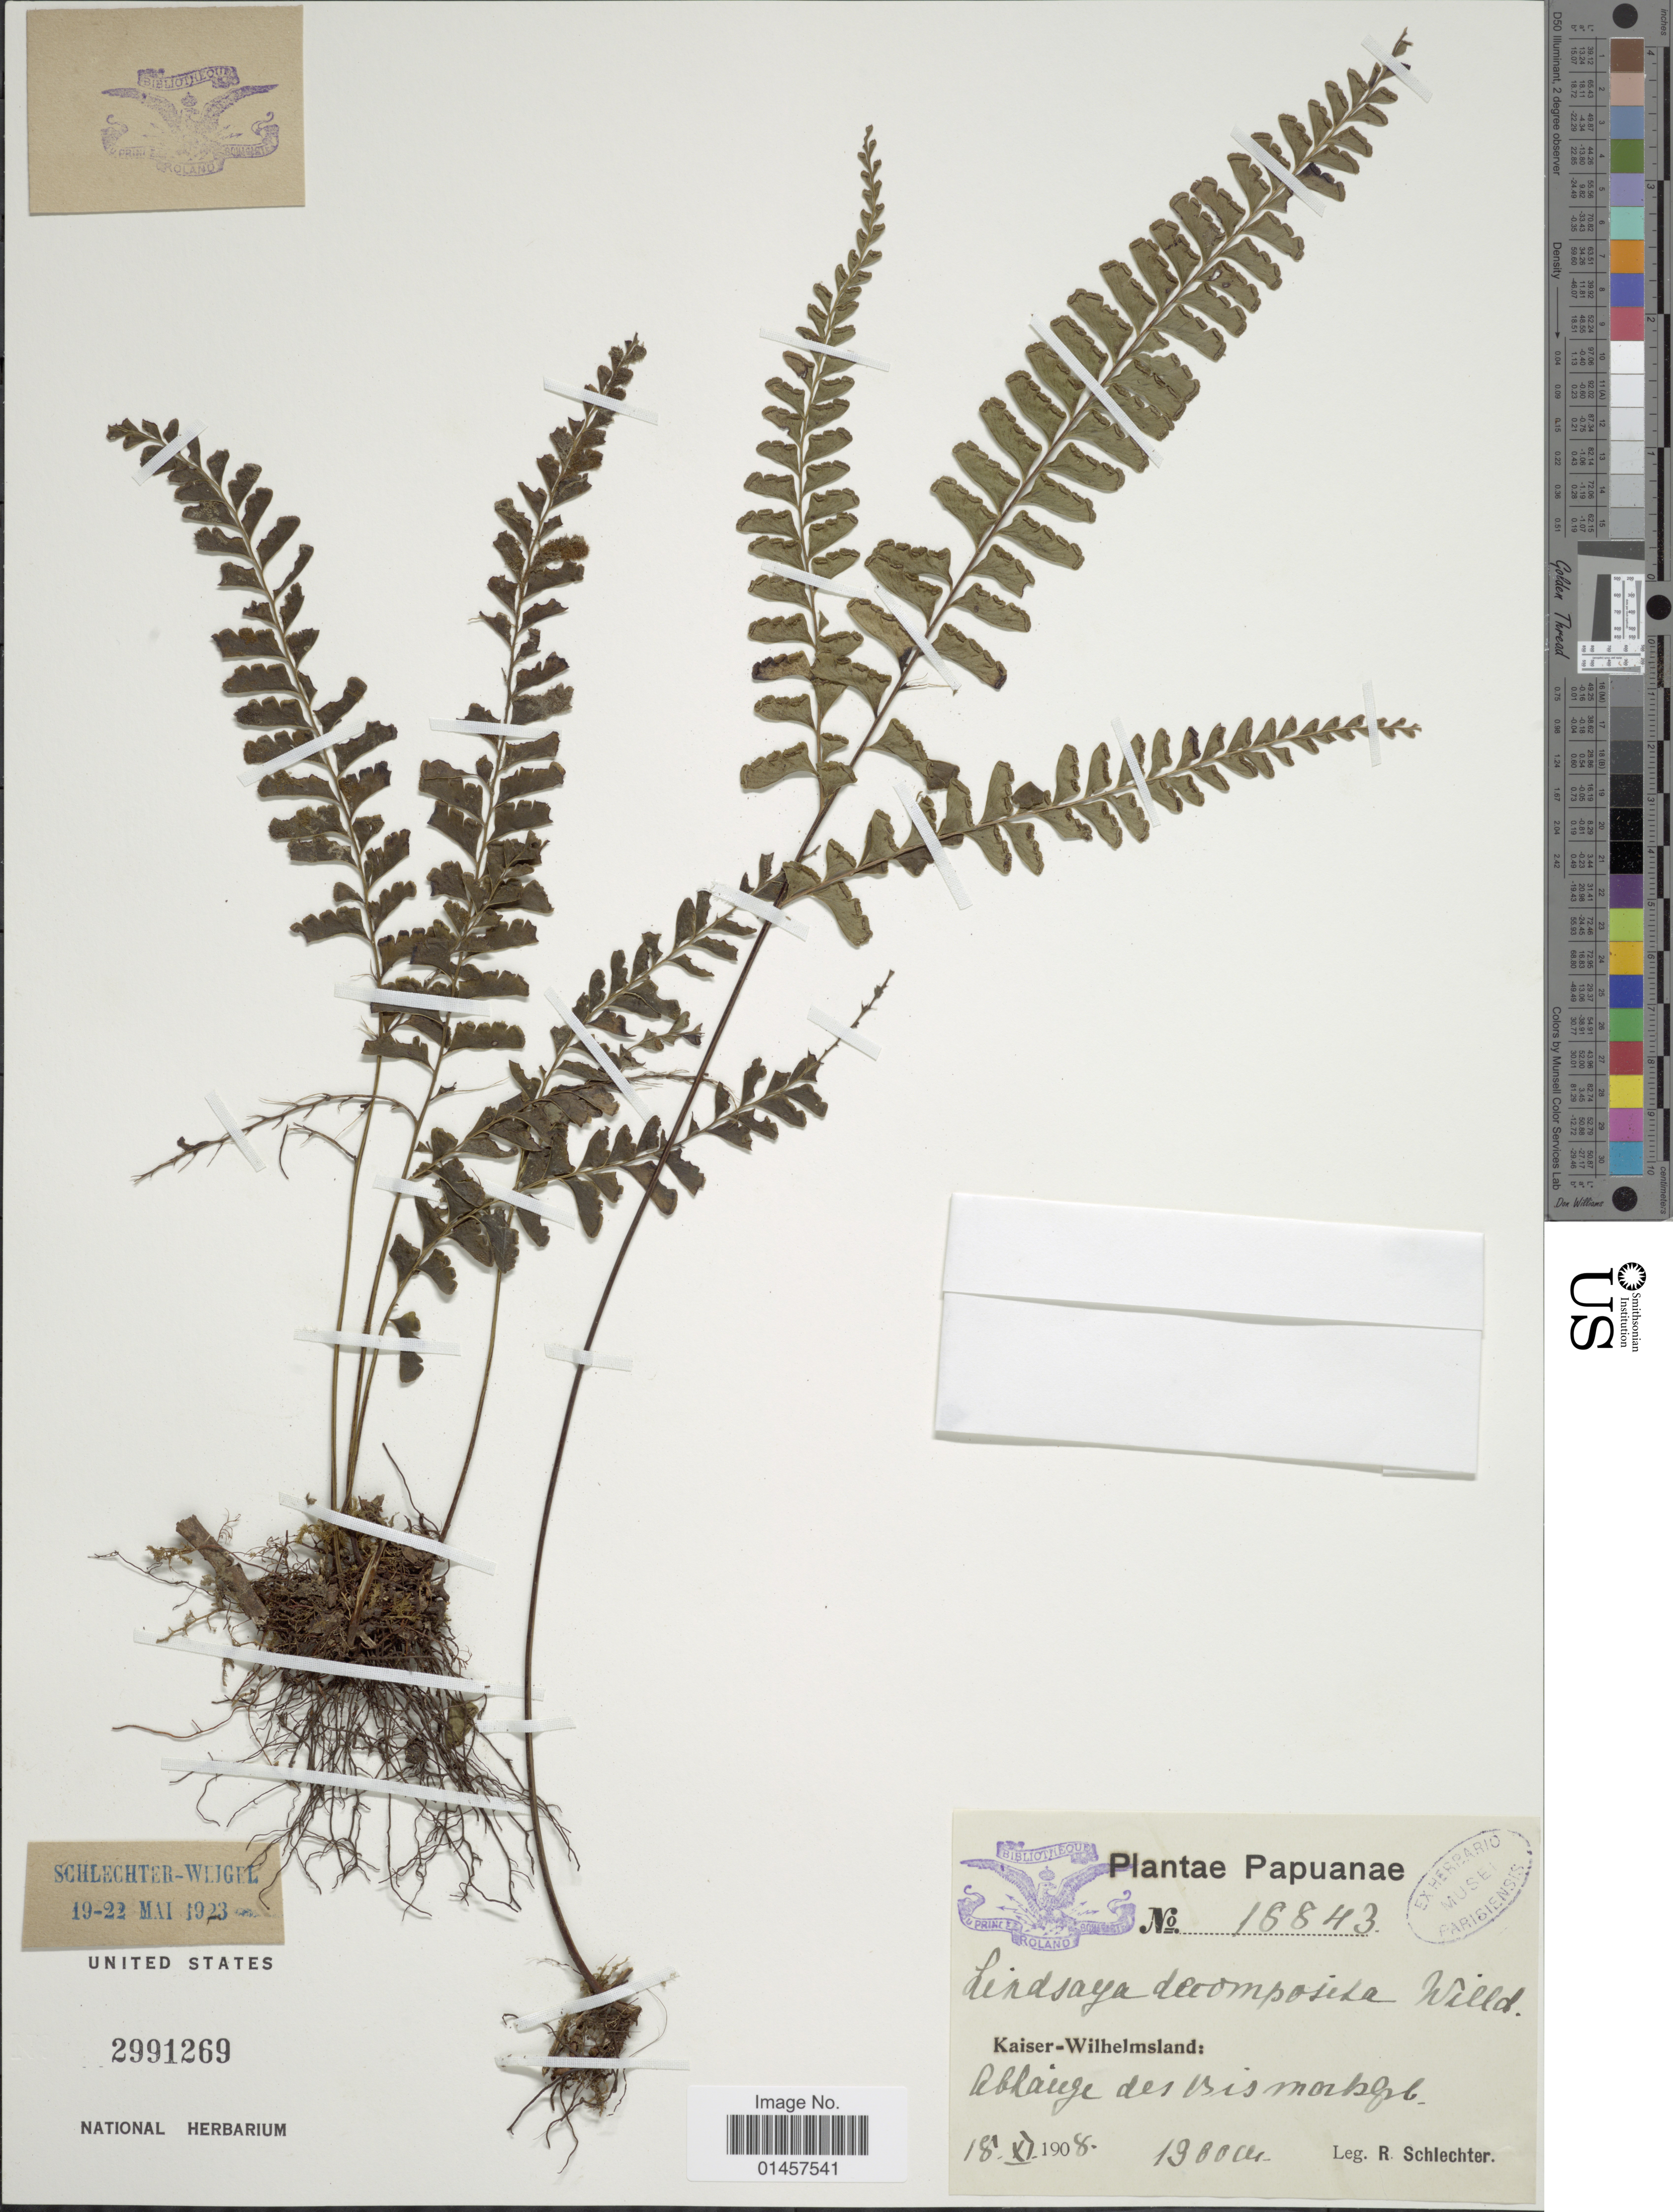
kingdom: Plantae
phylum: Tracheophyta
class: Polypodiopsida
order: Polypodiales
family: Lindsaeaceae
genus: Nesolindsaea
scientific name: Nesolindsaea caudata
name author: (Hook.) Lehtonen & Christenh.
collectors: F. R. R. Schlechter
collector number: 15843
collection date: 1908-11-18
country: Papua New Guinea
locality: Papuanae, Kaiser-Wilhelmsland, Abhänge des Bismarck geb.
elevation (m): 1900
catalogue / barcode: US 2991269